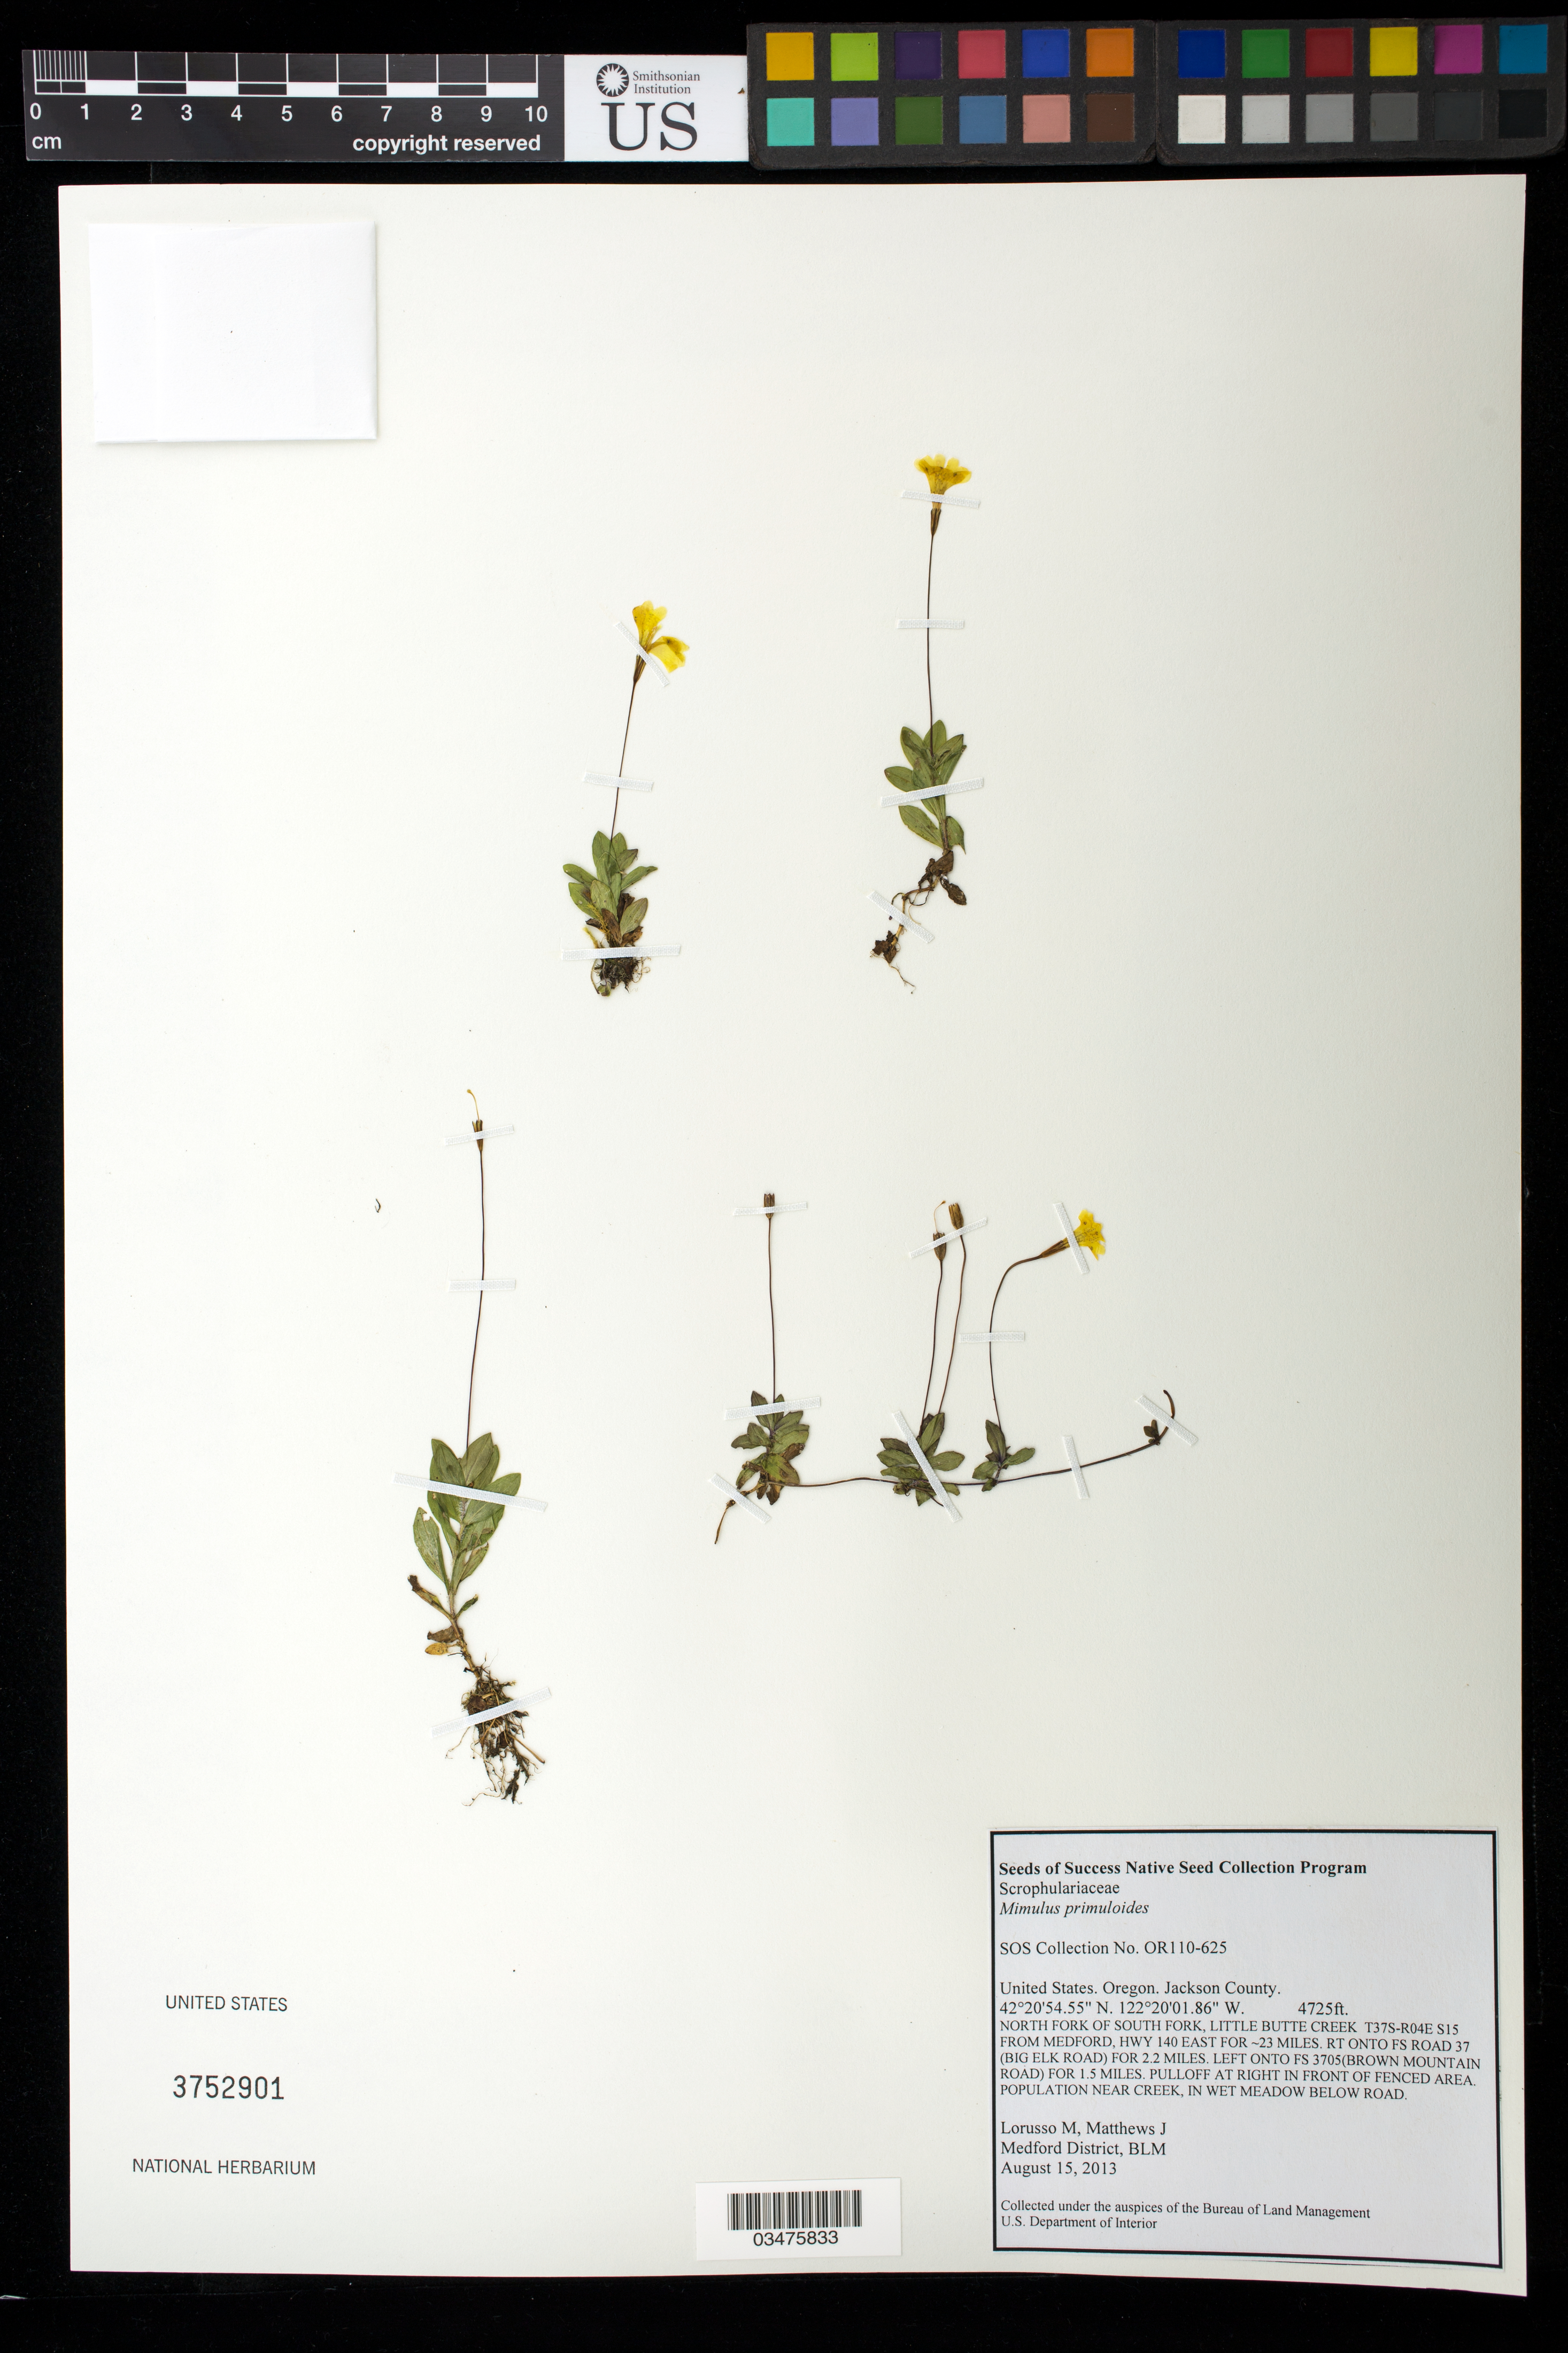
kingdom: Plantae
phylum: Tracheophyta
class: Magnoliopsida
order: Lamiales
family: Phrymaceae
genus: Mimulus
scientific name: Mimulus primuloides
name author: Benth.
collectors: M. Lorusso & J. Matthews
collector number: OR110-625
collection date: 2013-08-15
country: United States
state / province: Oregon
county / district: Jackson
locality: North Fork of South Fork, Little Butte Creek.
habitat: Wet meadow below road.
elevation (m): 1440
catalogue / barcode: US 3752901